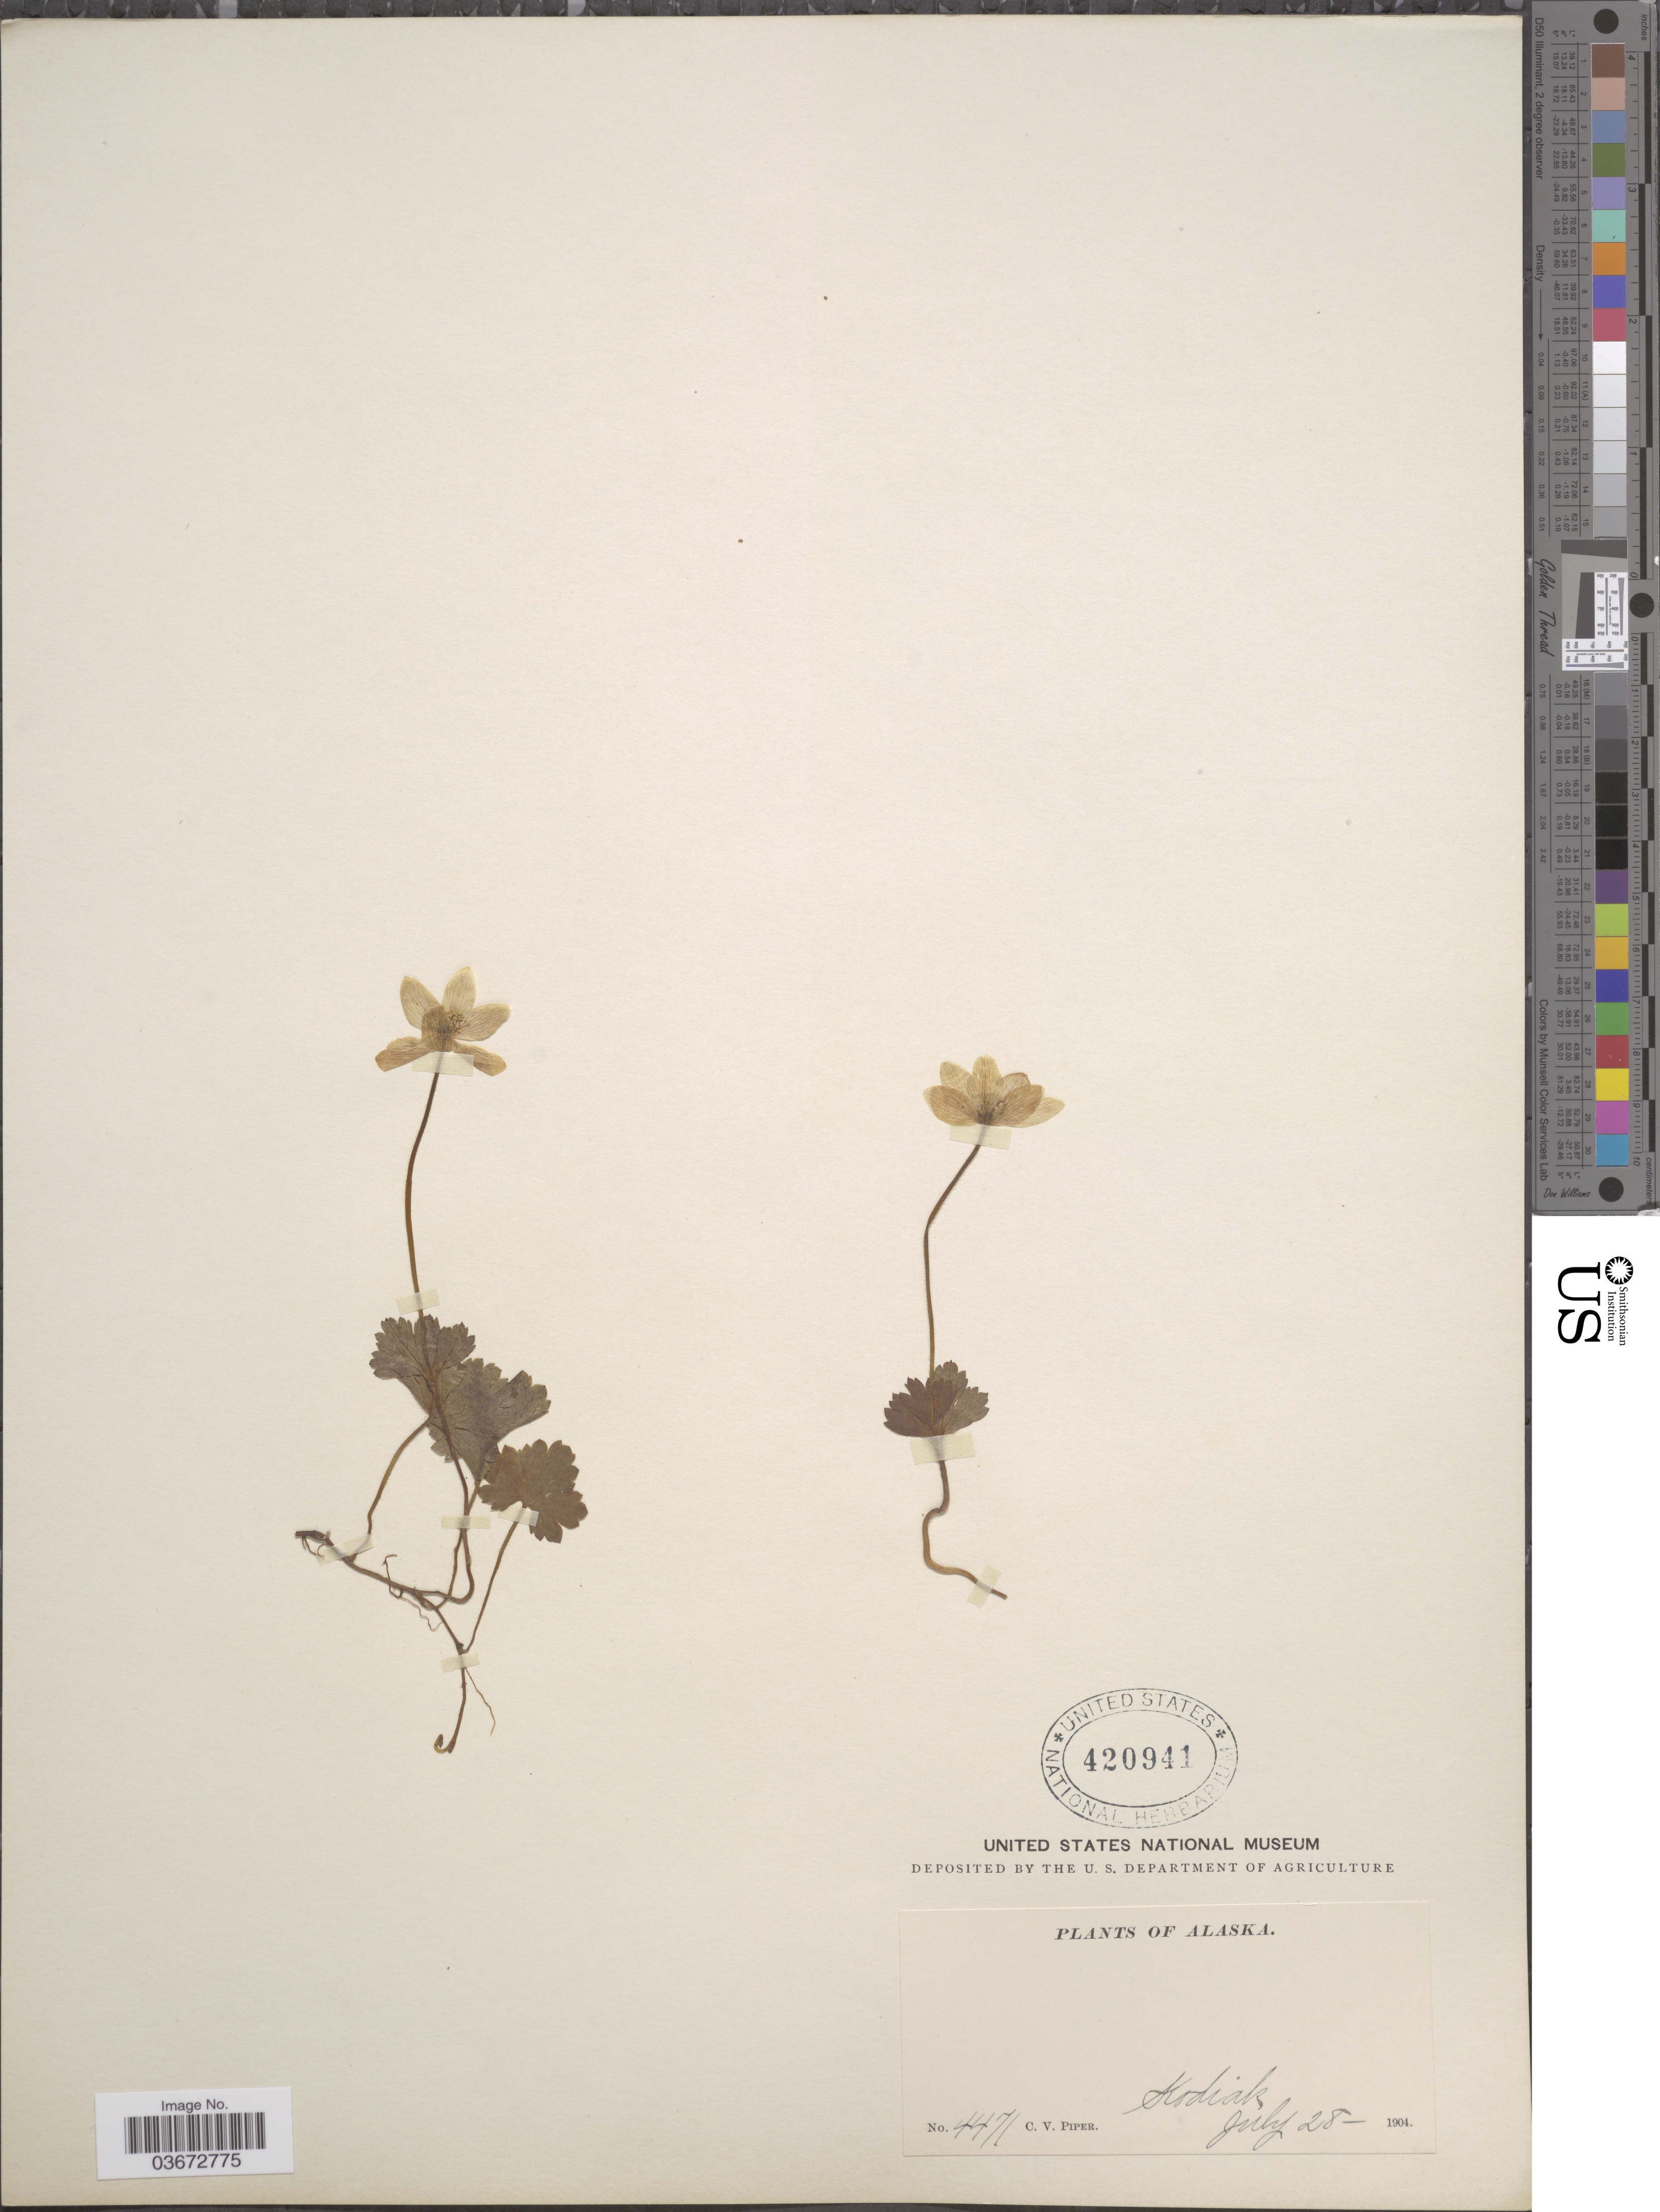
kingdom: Plantae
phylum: Tracheophyta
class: Magnoliopsida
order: Ranunculales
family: Ranunculaceae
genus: Anemone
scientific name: Anemone richardsonii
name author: Hook.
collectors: C. V. Piper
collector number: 4471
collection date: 1904-07-28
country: United States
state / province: Alaska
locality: Kodiak.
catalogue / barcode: US 420941